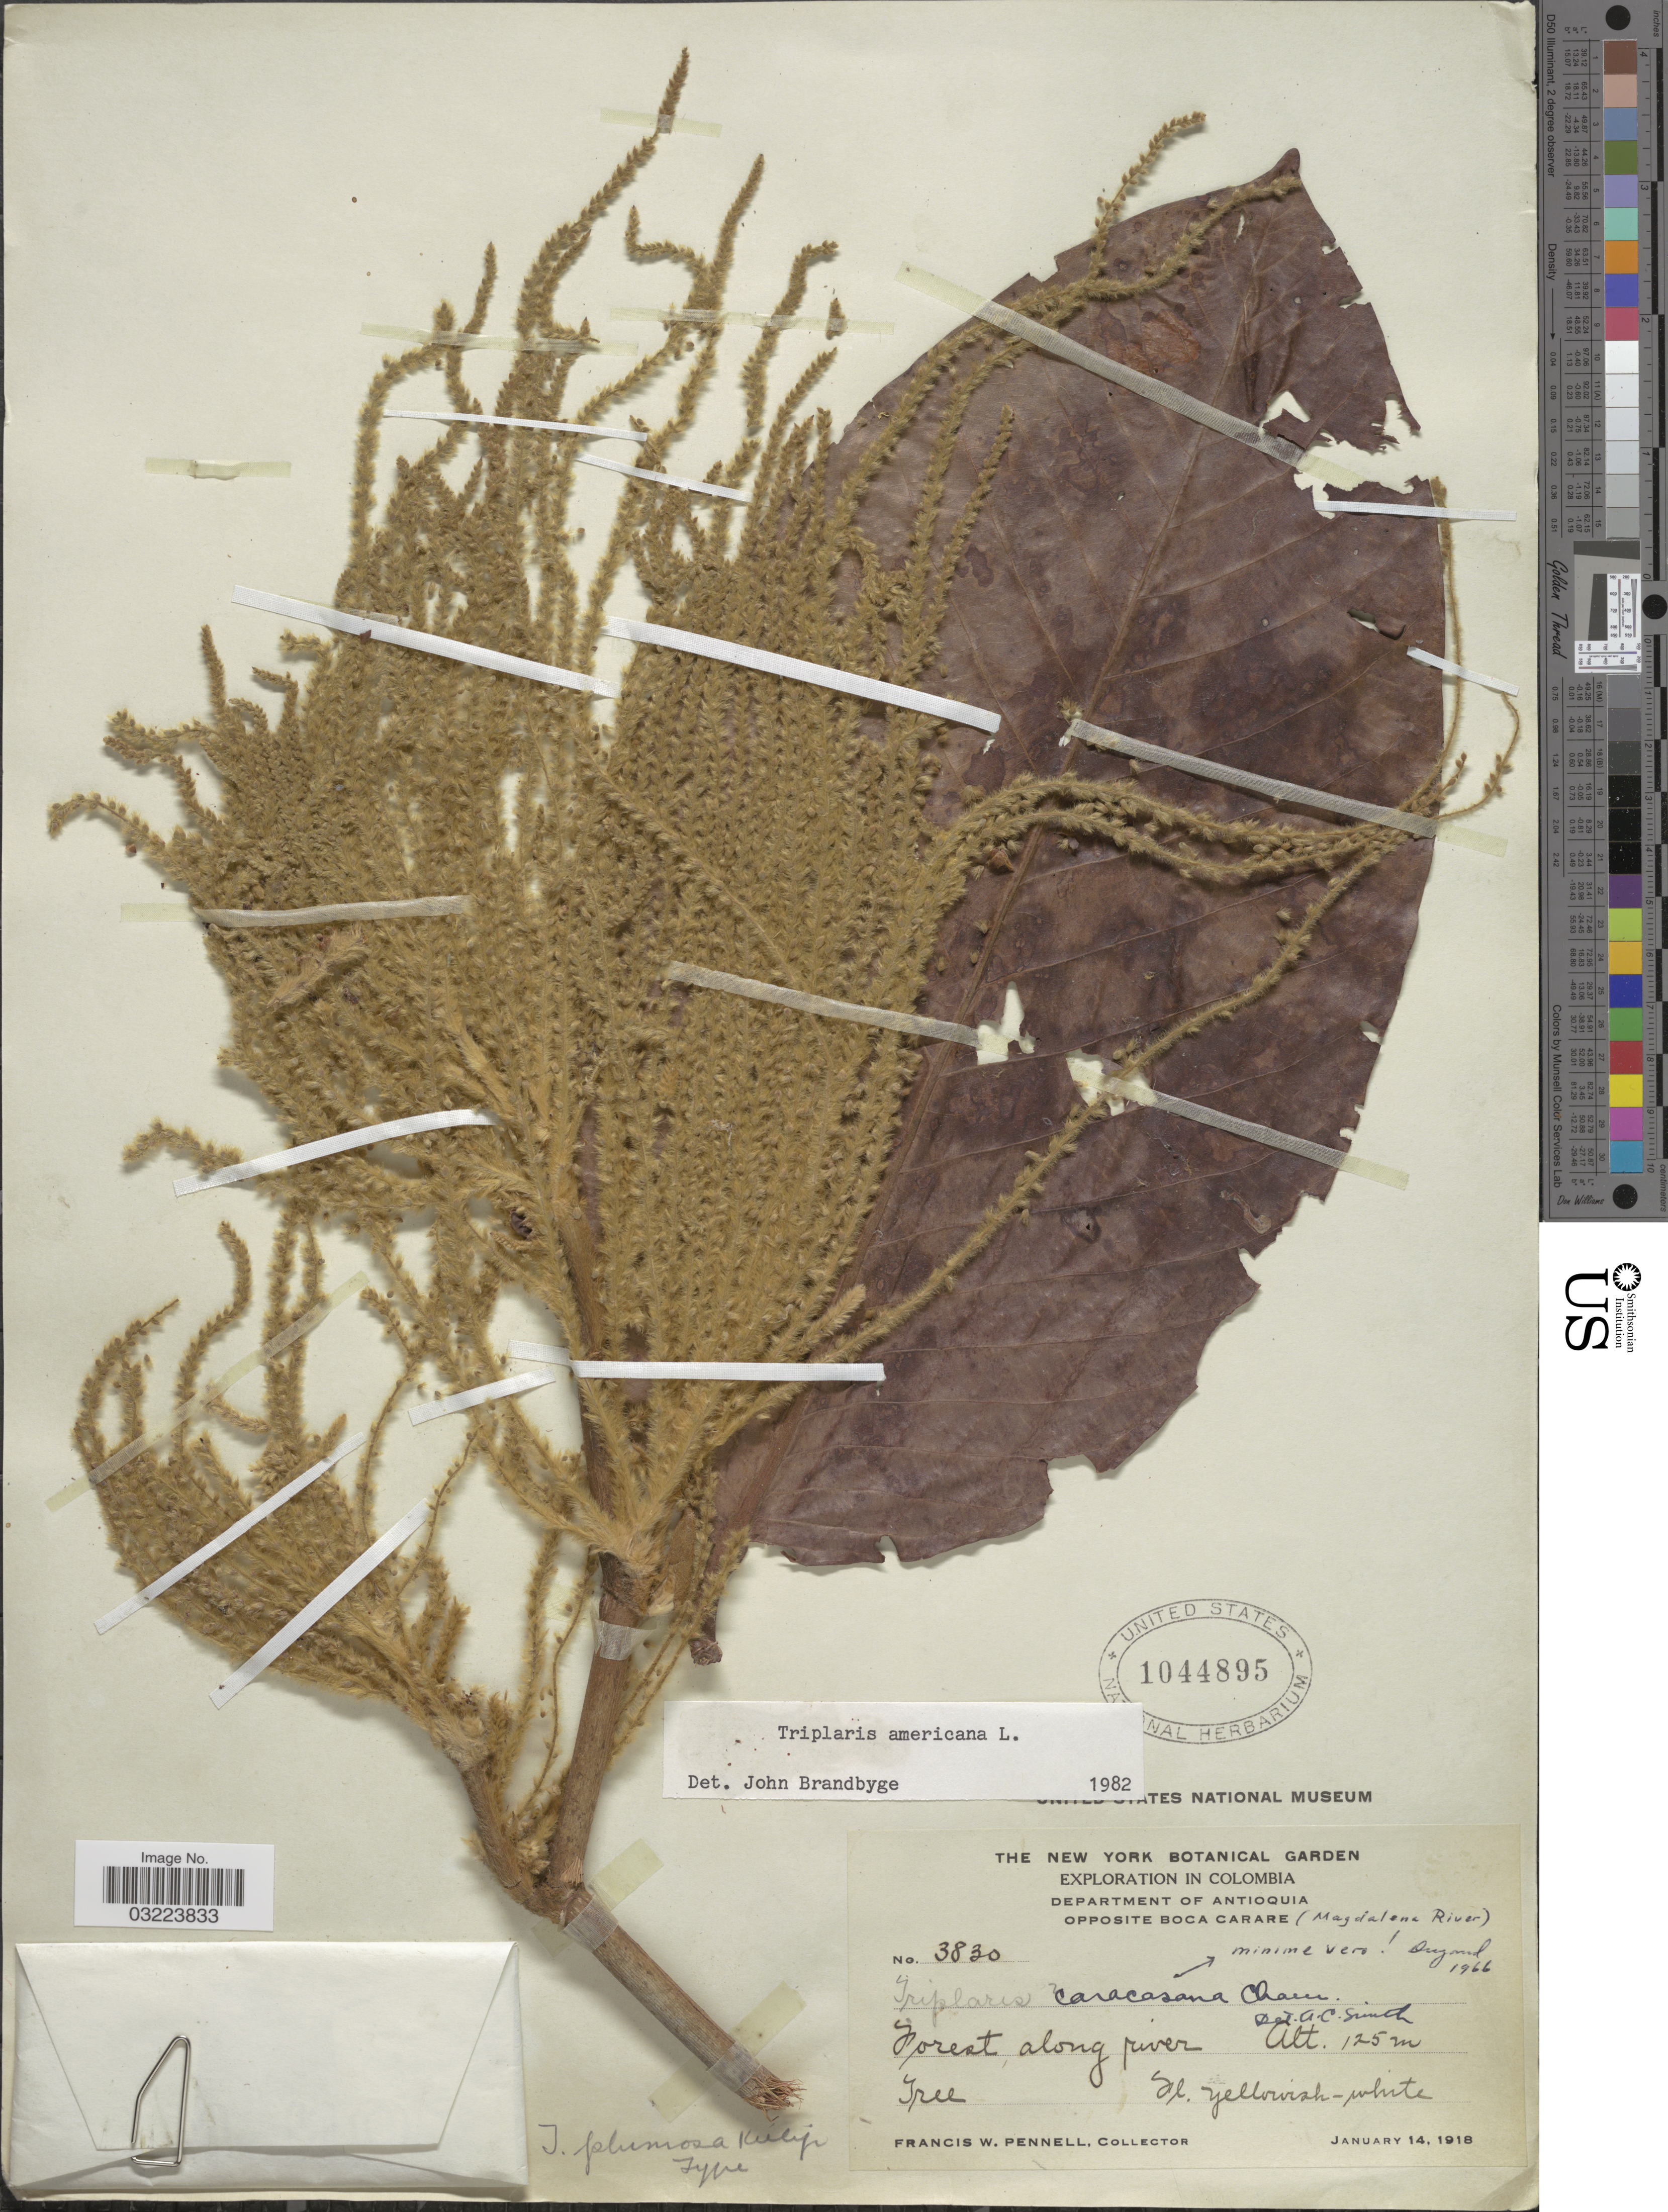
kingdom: Plantae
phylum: Tracheophyta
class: Magnoliopsida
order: Caryophyllales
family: Polygonaceae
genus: Triplaris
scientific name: Triplaris americana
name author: L.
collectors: F. W. Pennell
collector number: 3830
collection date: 1918-01-14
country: Colombia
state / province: Antioquia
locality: Department of Antioquia. Opposite Boca Carare (Magdalena River).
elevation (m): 125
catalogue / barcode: US 1044895